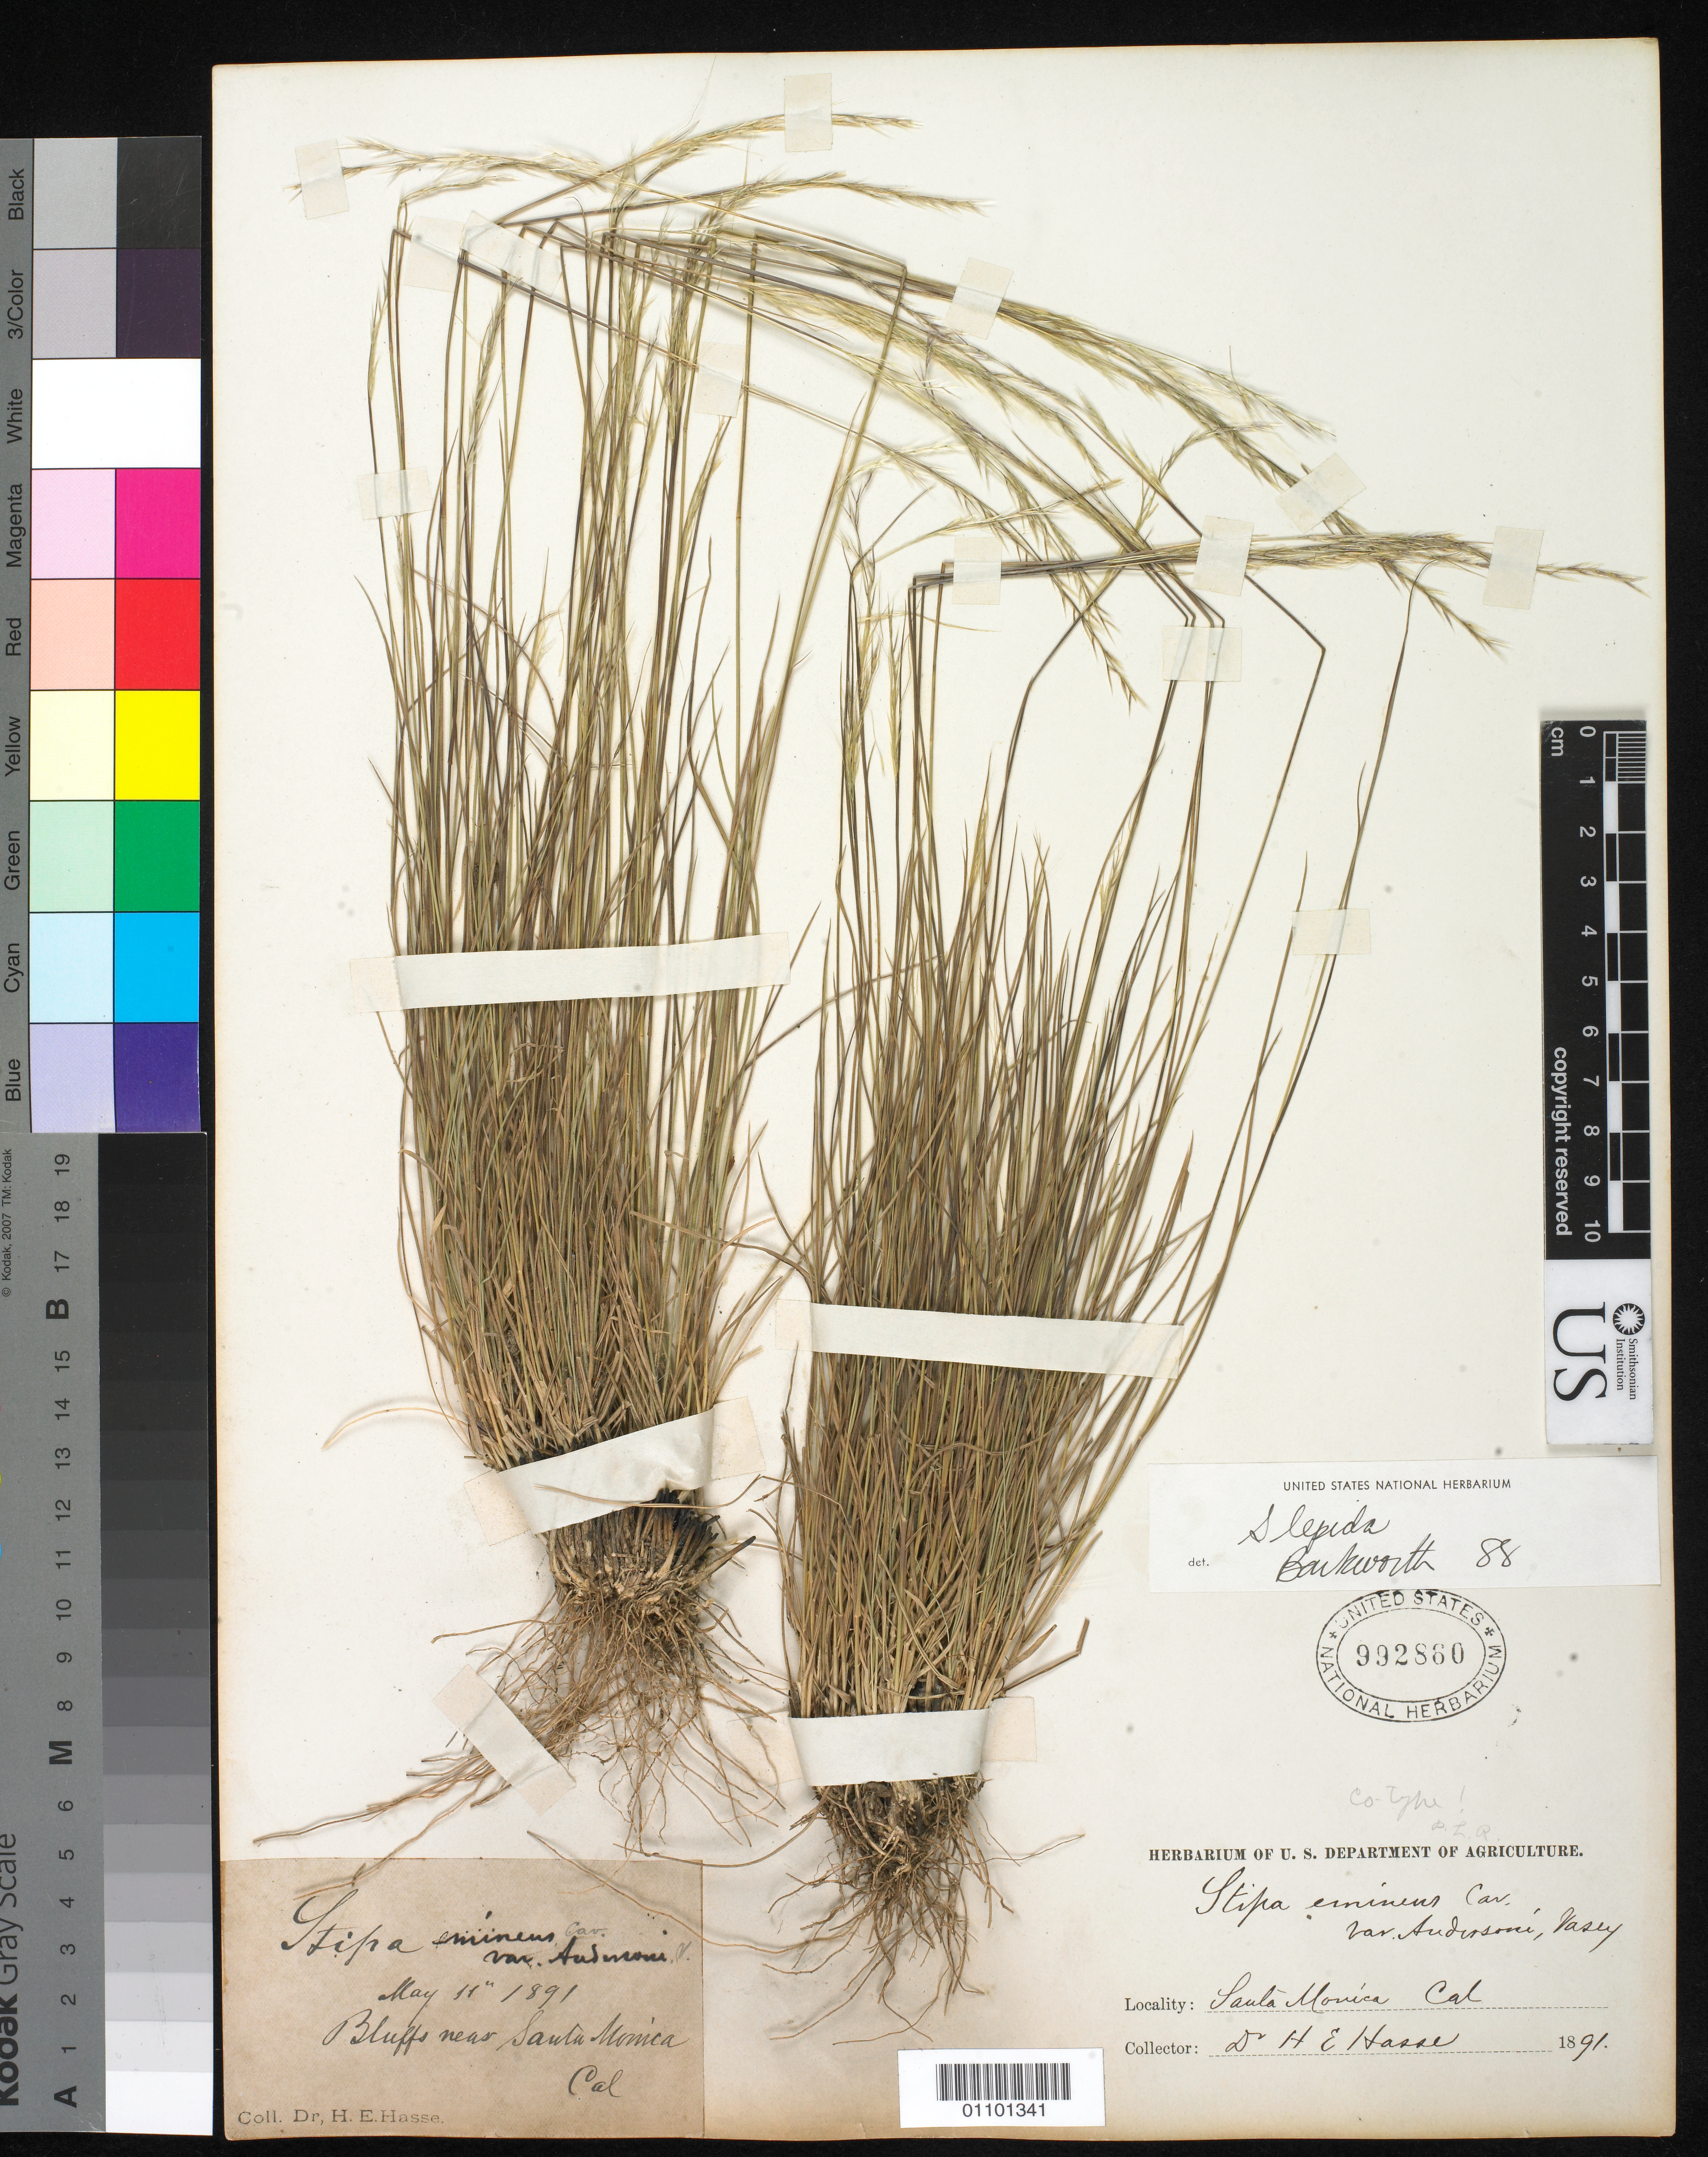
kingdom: Plantae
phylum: Tracheophyta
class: Liliopsida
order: Poales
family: Poaceae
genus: Stipa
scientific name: Stipa eminens var. andersonii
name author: Vasey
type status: Syntype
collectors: H. E. Hasse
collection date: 1891-05-11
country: United States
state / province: California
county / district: Los Angeles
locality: Santa Monica.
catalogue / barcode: US 992860